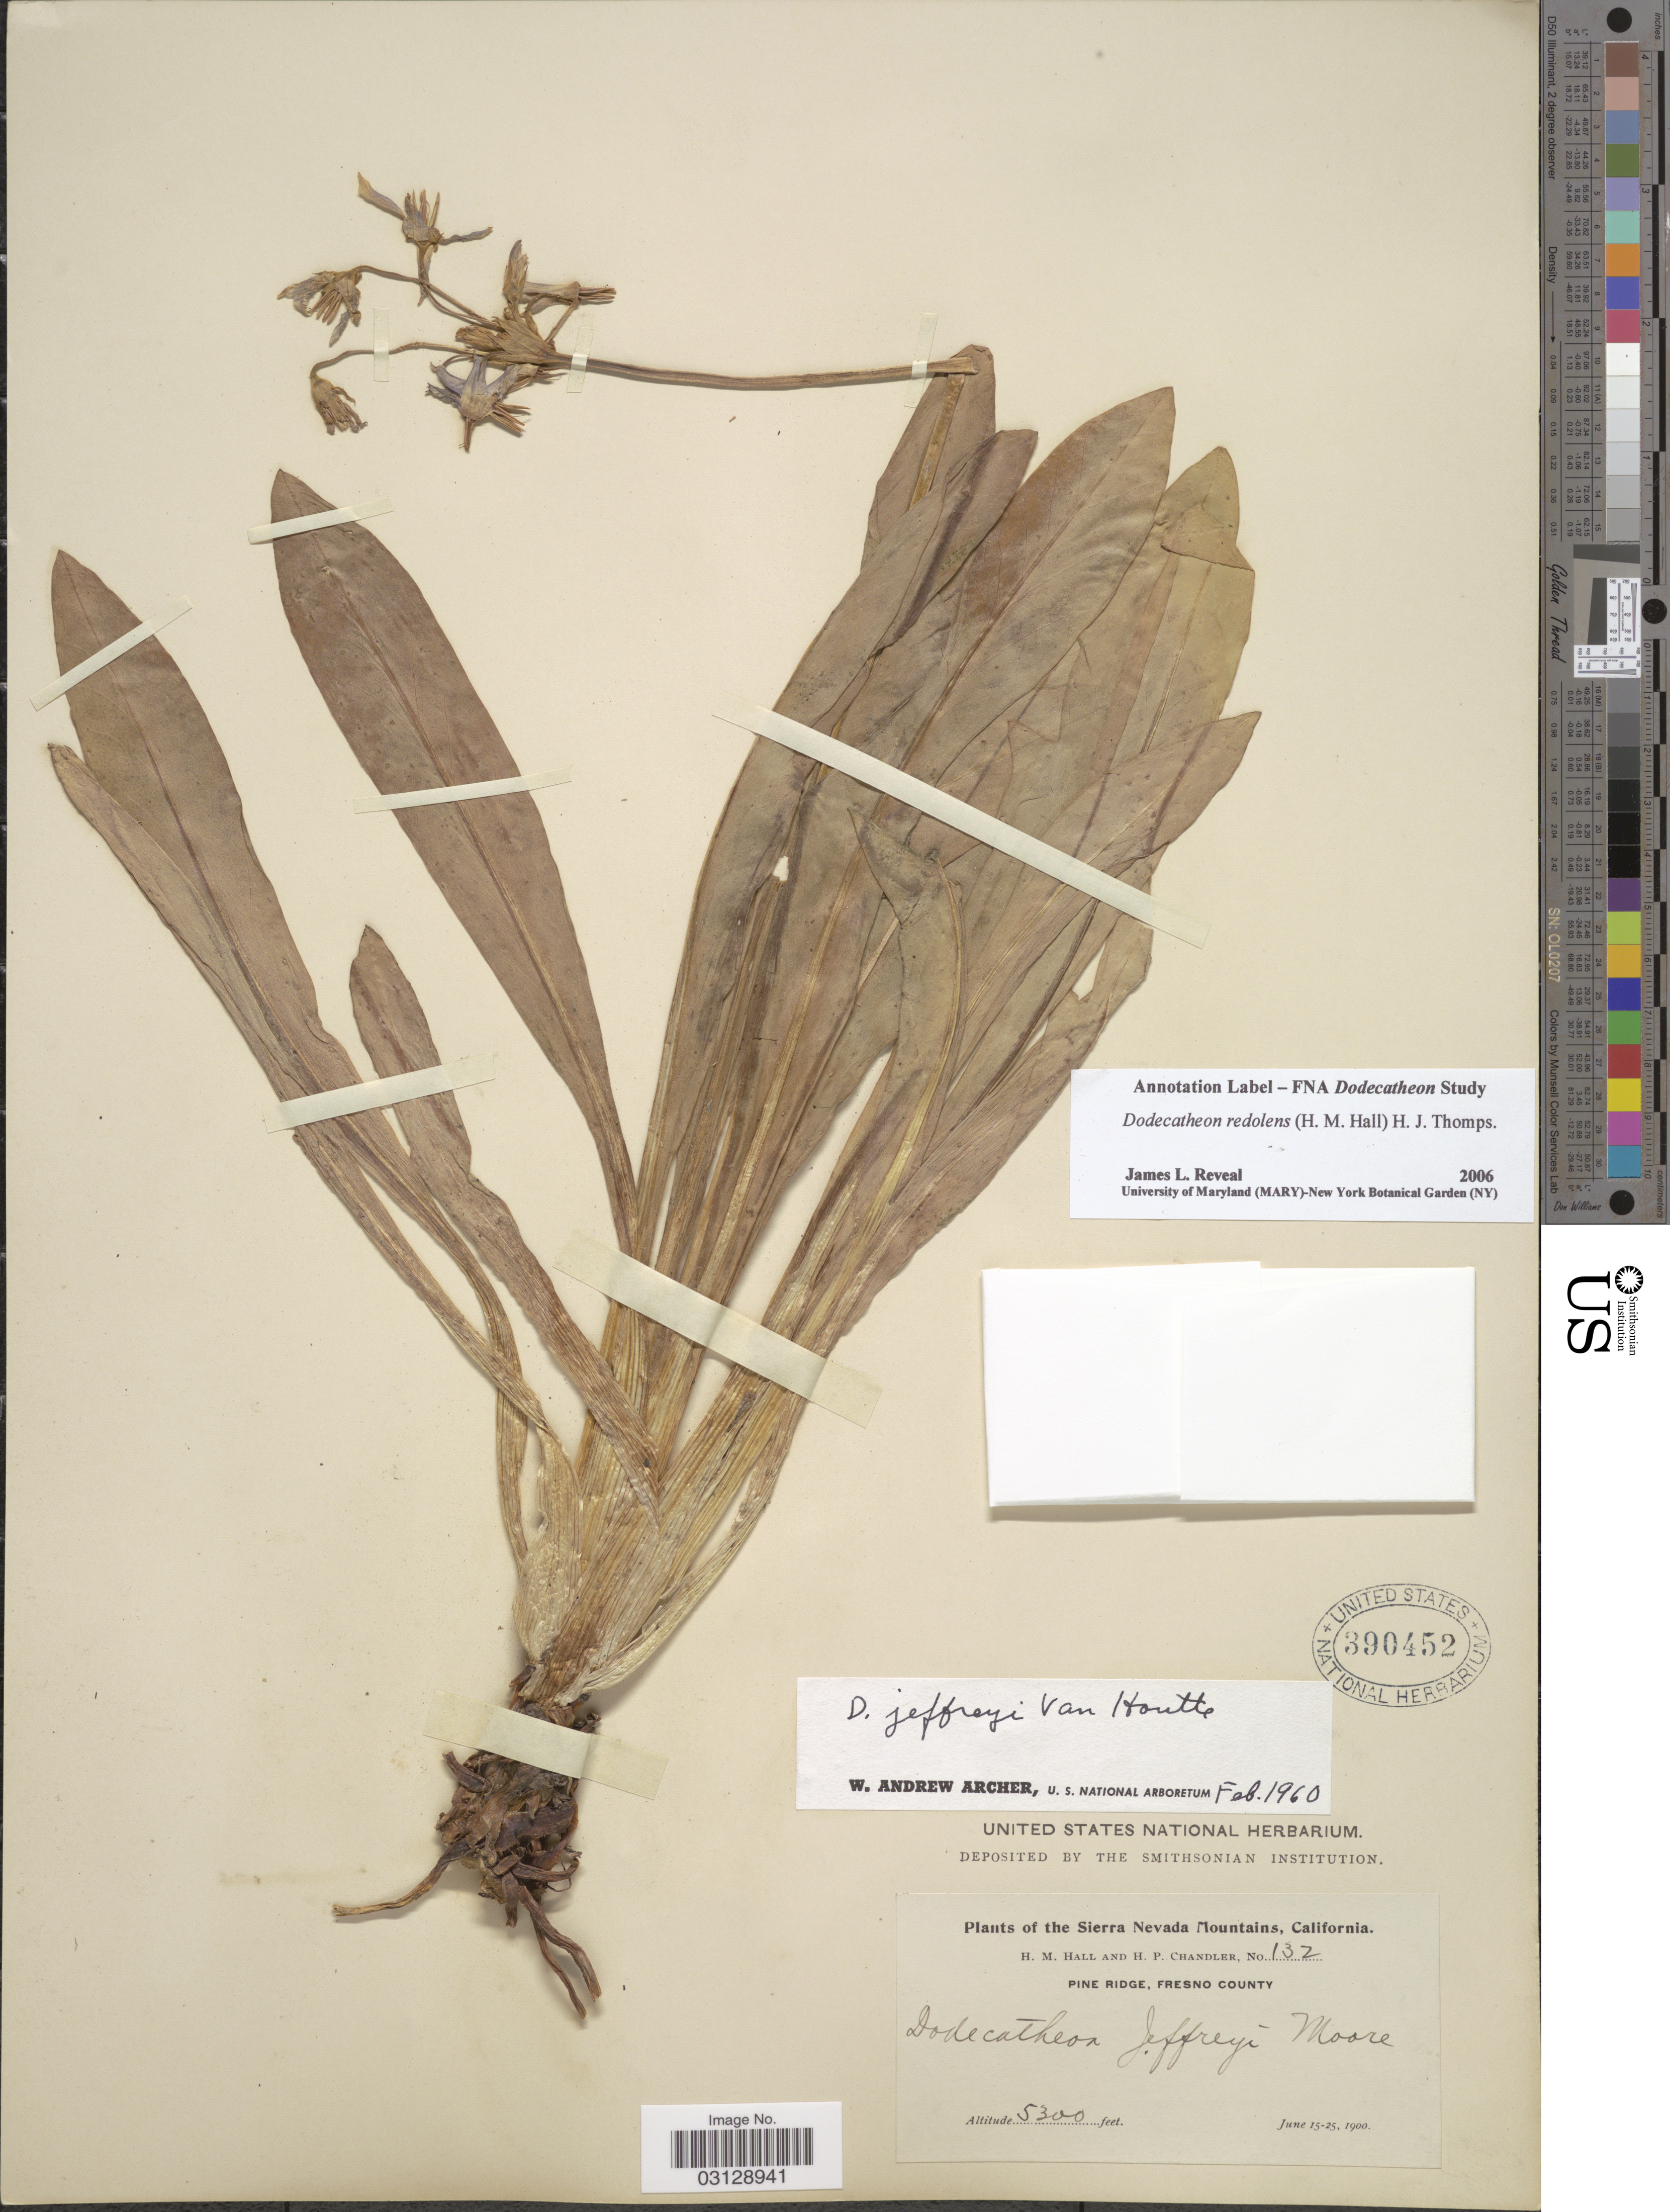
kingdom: Plantae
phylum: Tracheophyta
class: Magnoliopsida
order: Ericales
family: Primulaceae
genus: Dodecatheon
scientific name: Dodecatheon redolens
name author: (H.M. Hall) H.J. Thomps.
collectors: H. M. Hall & H. Chandler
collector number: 132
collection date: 1900-06-15/1900-06-25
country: United States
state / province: Nevada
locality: The Sierra Nevada Mountains. Pine Ridge, Fresno County.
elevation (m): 1615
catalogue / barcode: US 390452